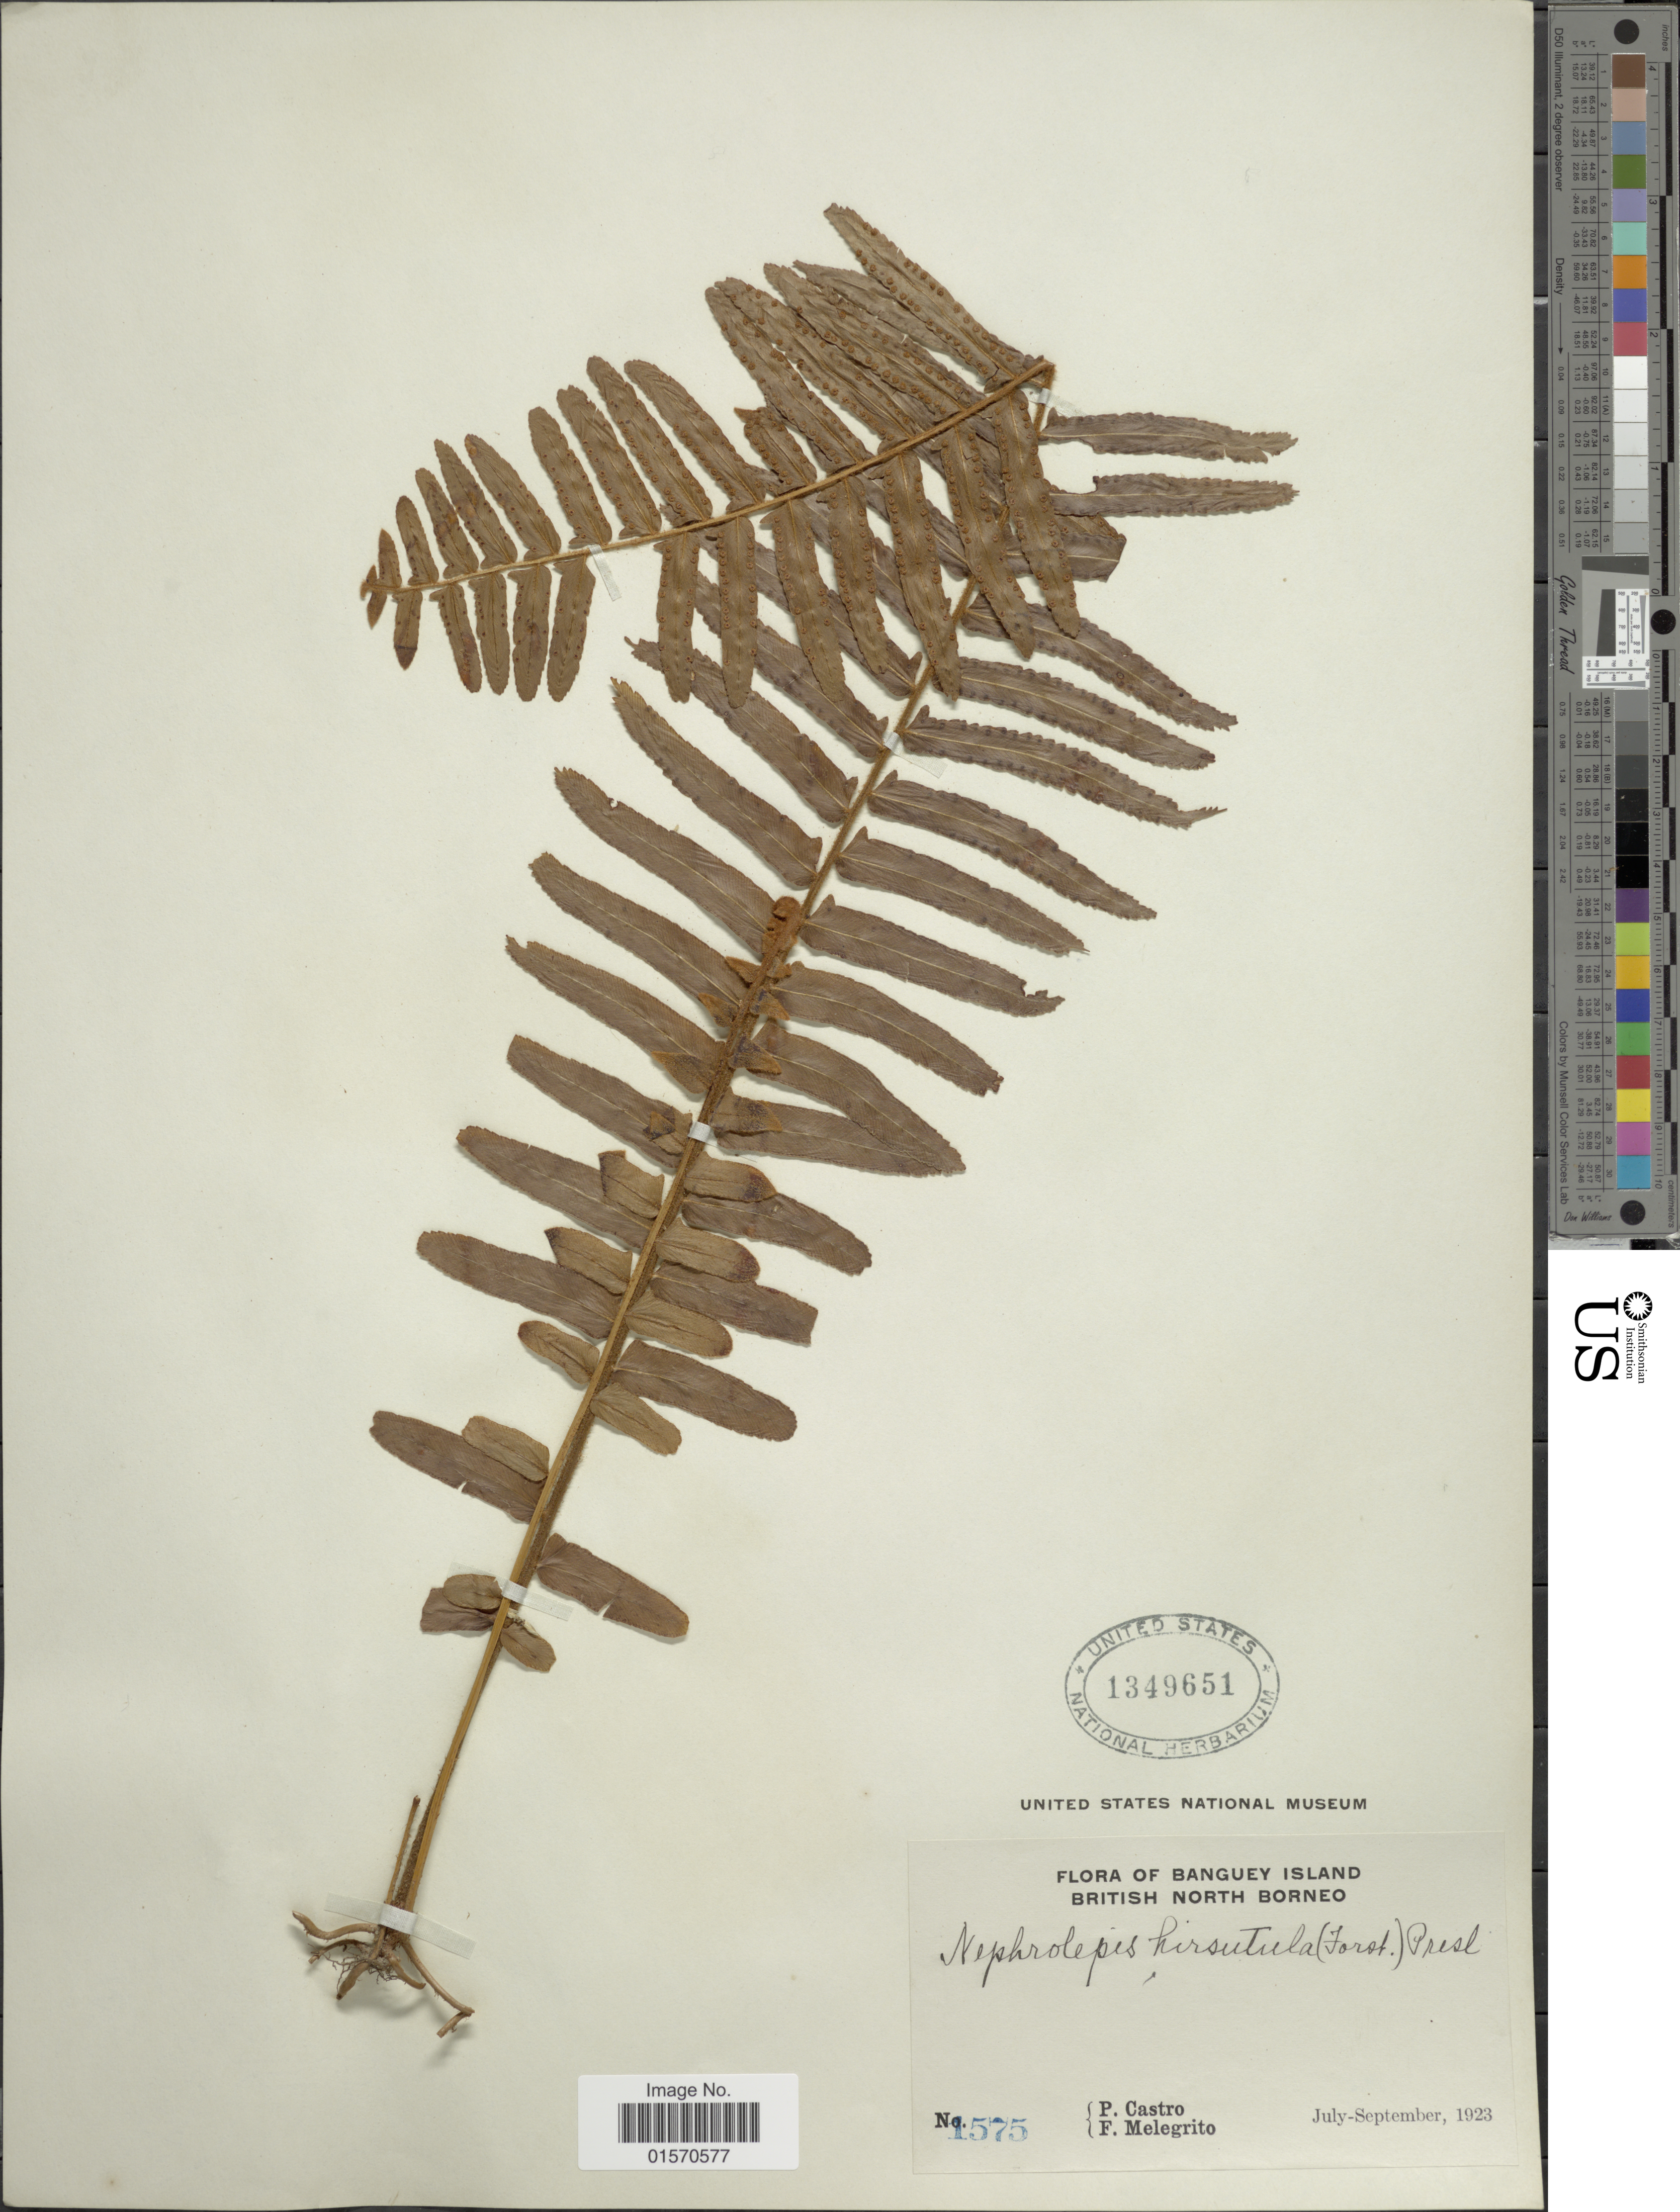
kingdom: Plantae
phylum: Tracheophyta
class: Polypodiopsida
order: Polypodiales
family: Nephrolepidaceae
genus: Nephrolepis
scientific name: Nephrolepis hirsutula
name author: (G. Forst.) C. Presl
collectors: P. Castro & F. Melegrito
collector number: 1575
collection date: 1923-07/1923-09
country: Malaysia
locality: Banguey Island. British North Borneo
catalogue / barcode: US 1349651